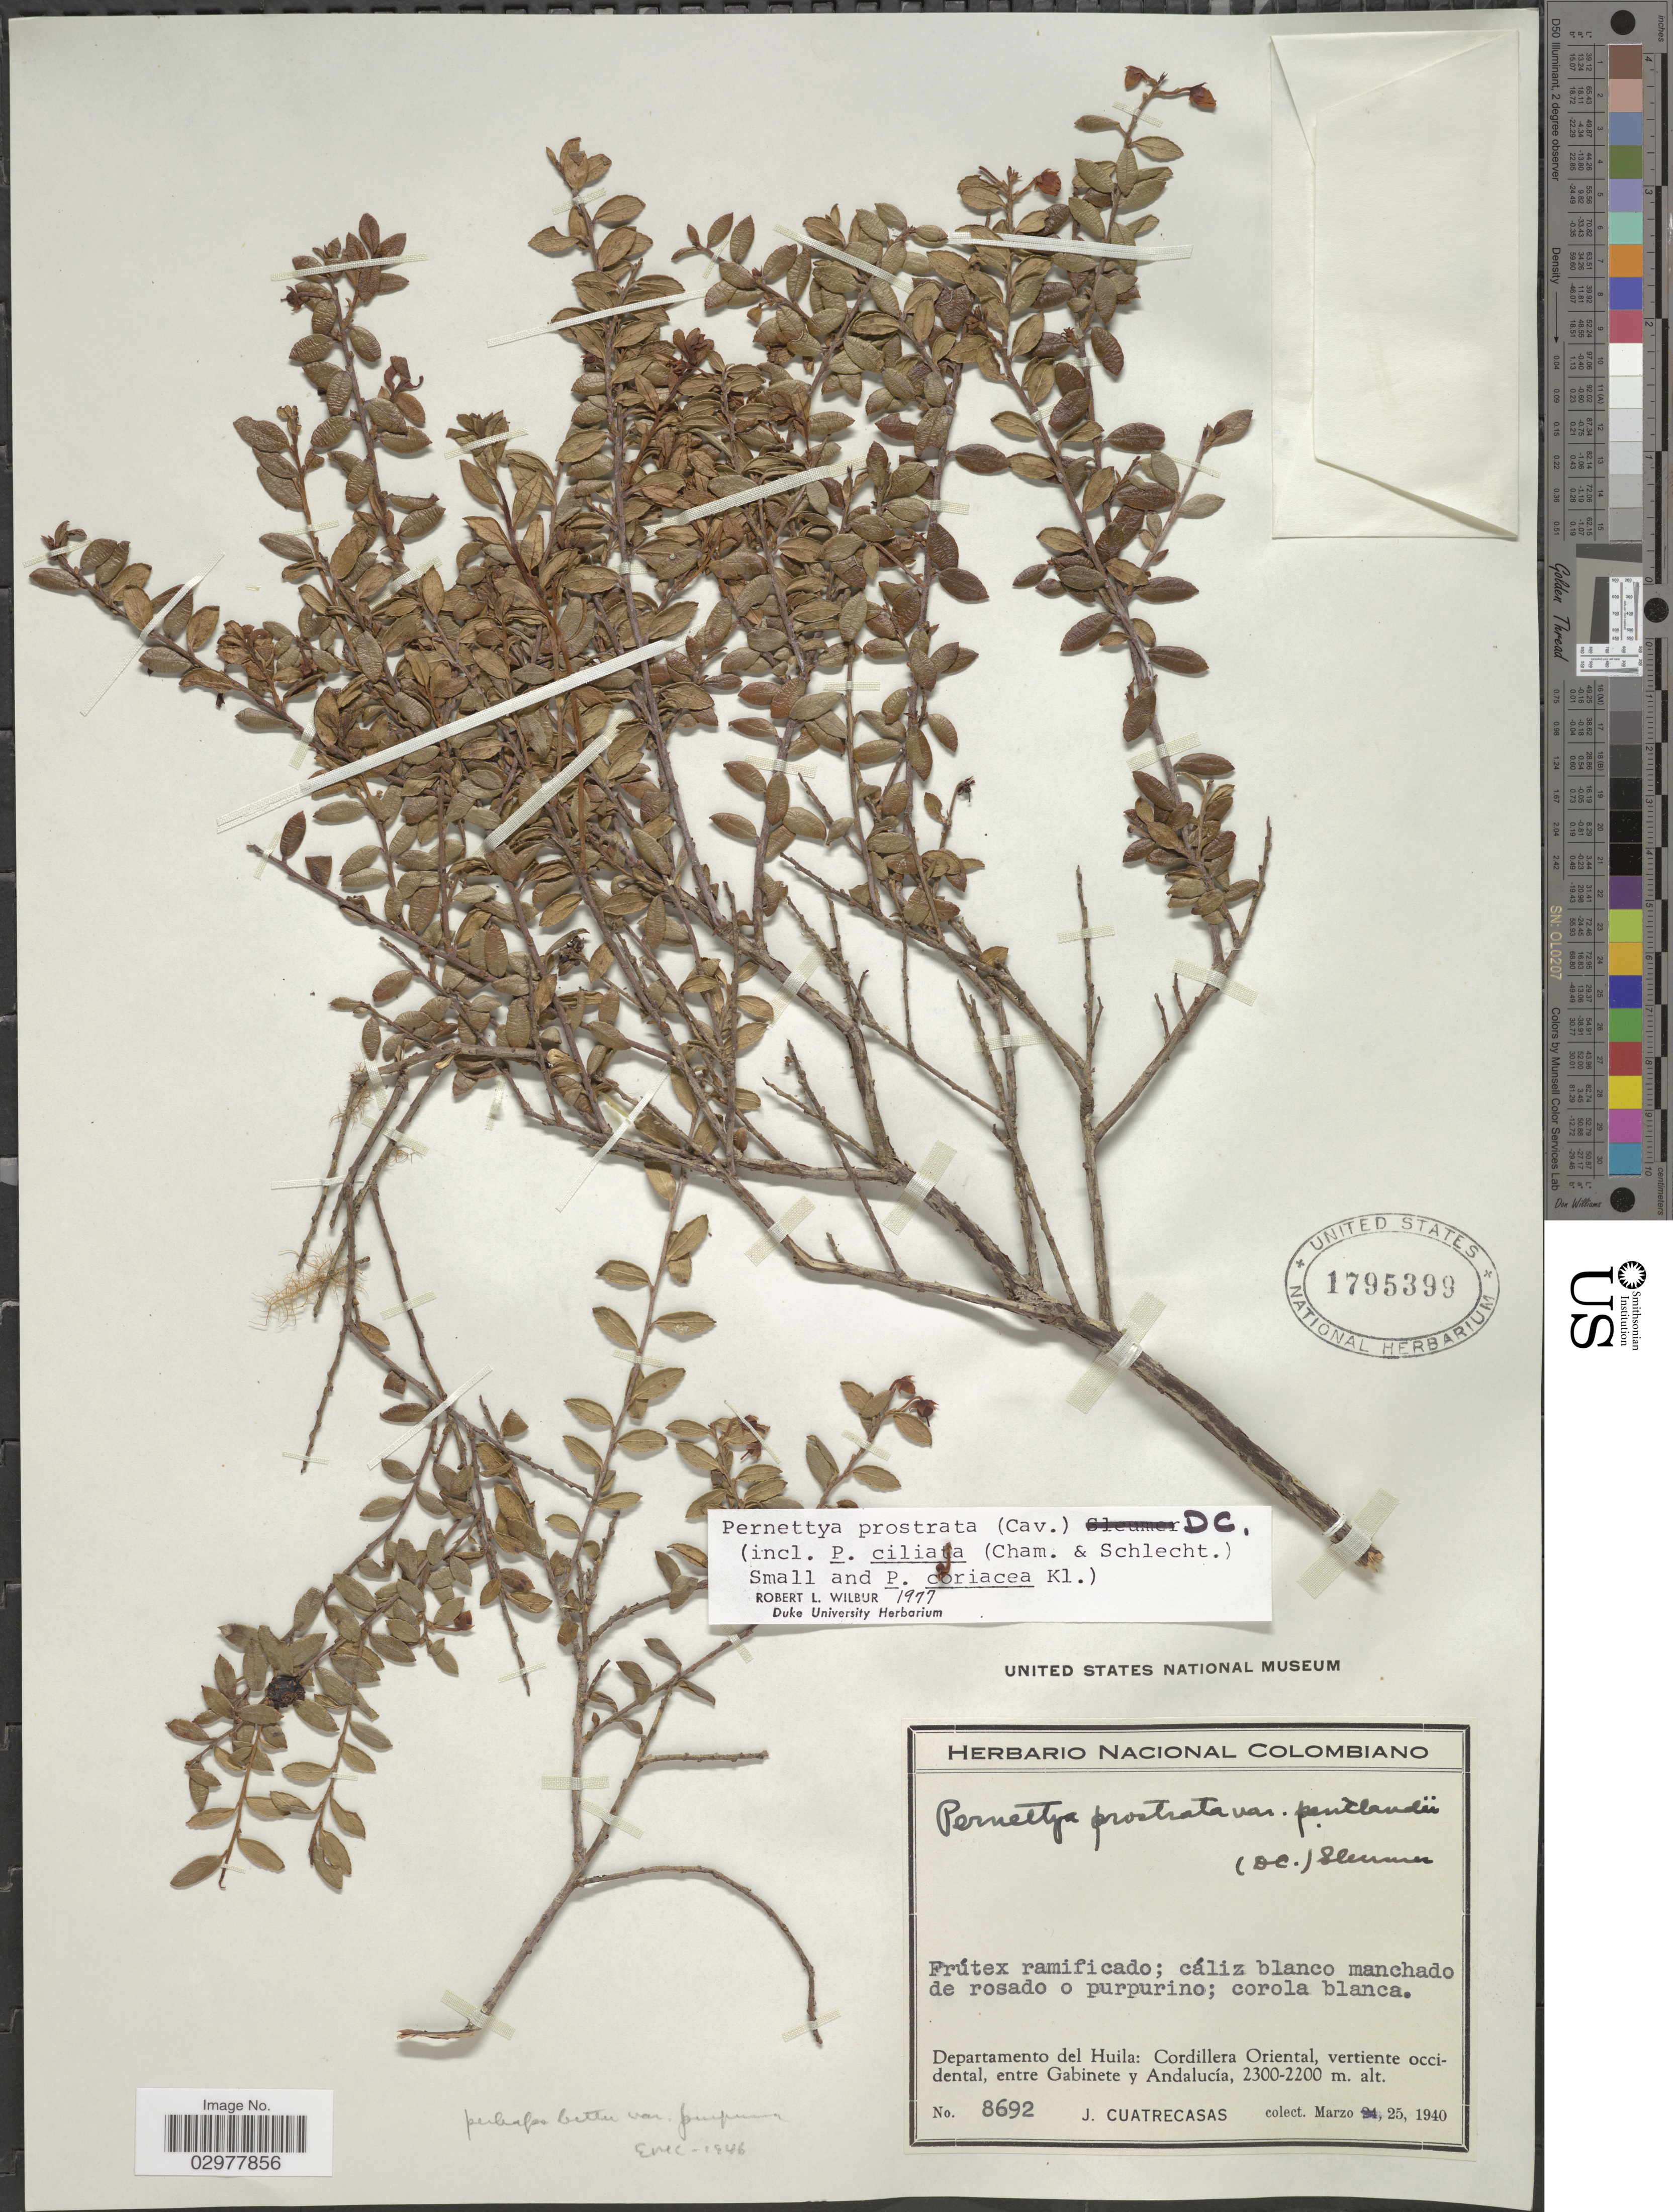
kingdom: Plantae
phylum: Tracheophyta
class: Magnoliopsida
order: Ericales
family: Ericaceae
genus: Pernettya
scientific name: Pernettya prostrata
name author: (Cav.) DC.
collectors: J. Cuatrecasas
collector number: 8692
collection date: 1940-03-25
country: Colombia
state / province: Huila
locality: Departamento del Huila: Cordillera Oriental, vertiente occidental, entre Gabinete y Andalucía.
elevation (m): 2200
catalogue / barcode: US 1795399